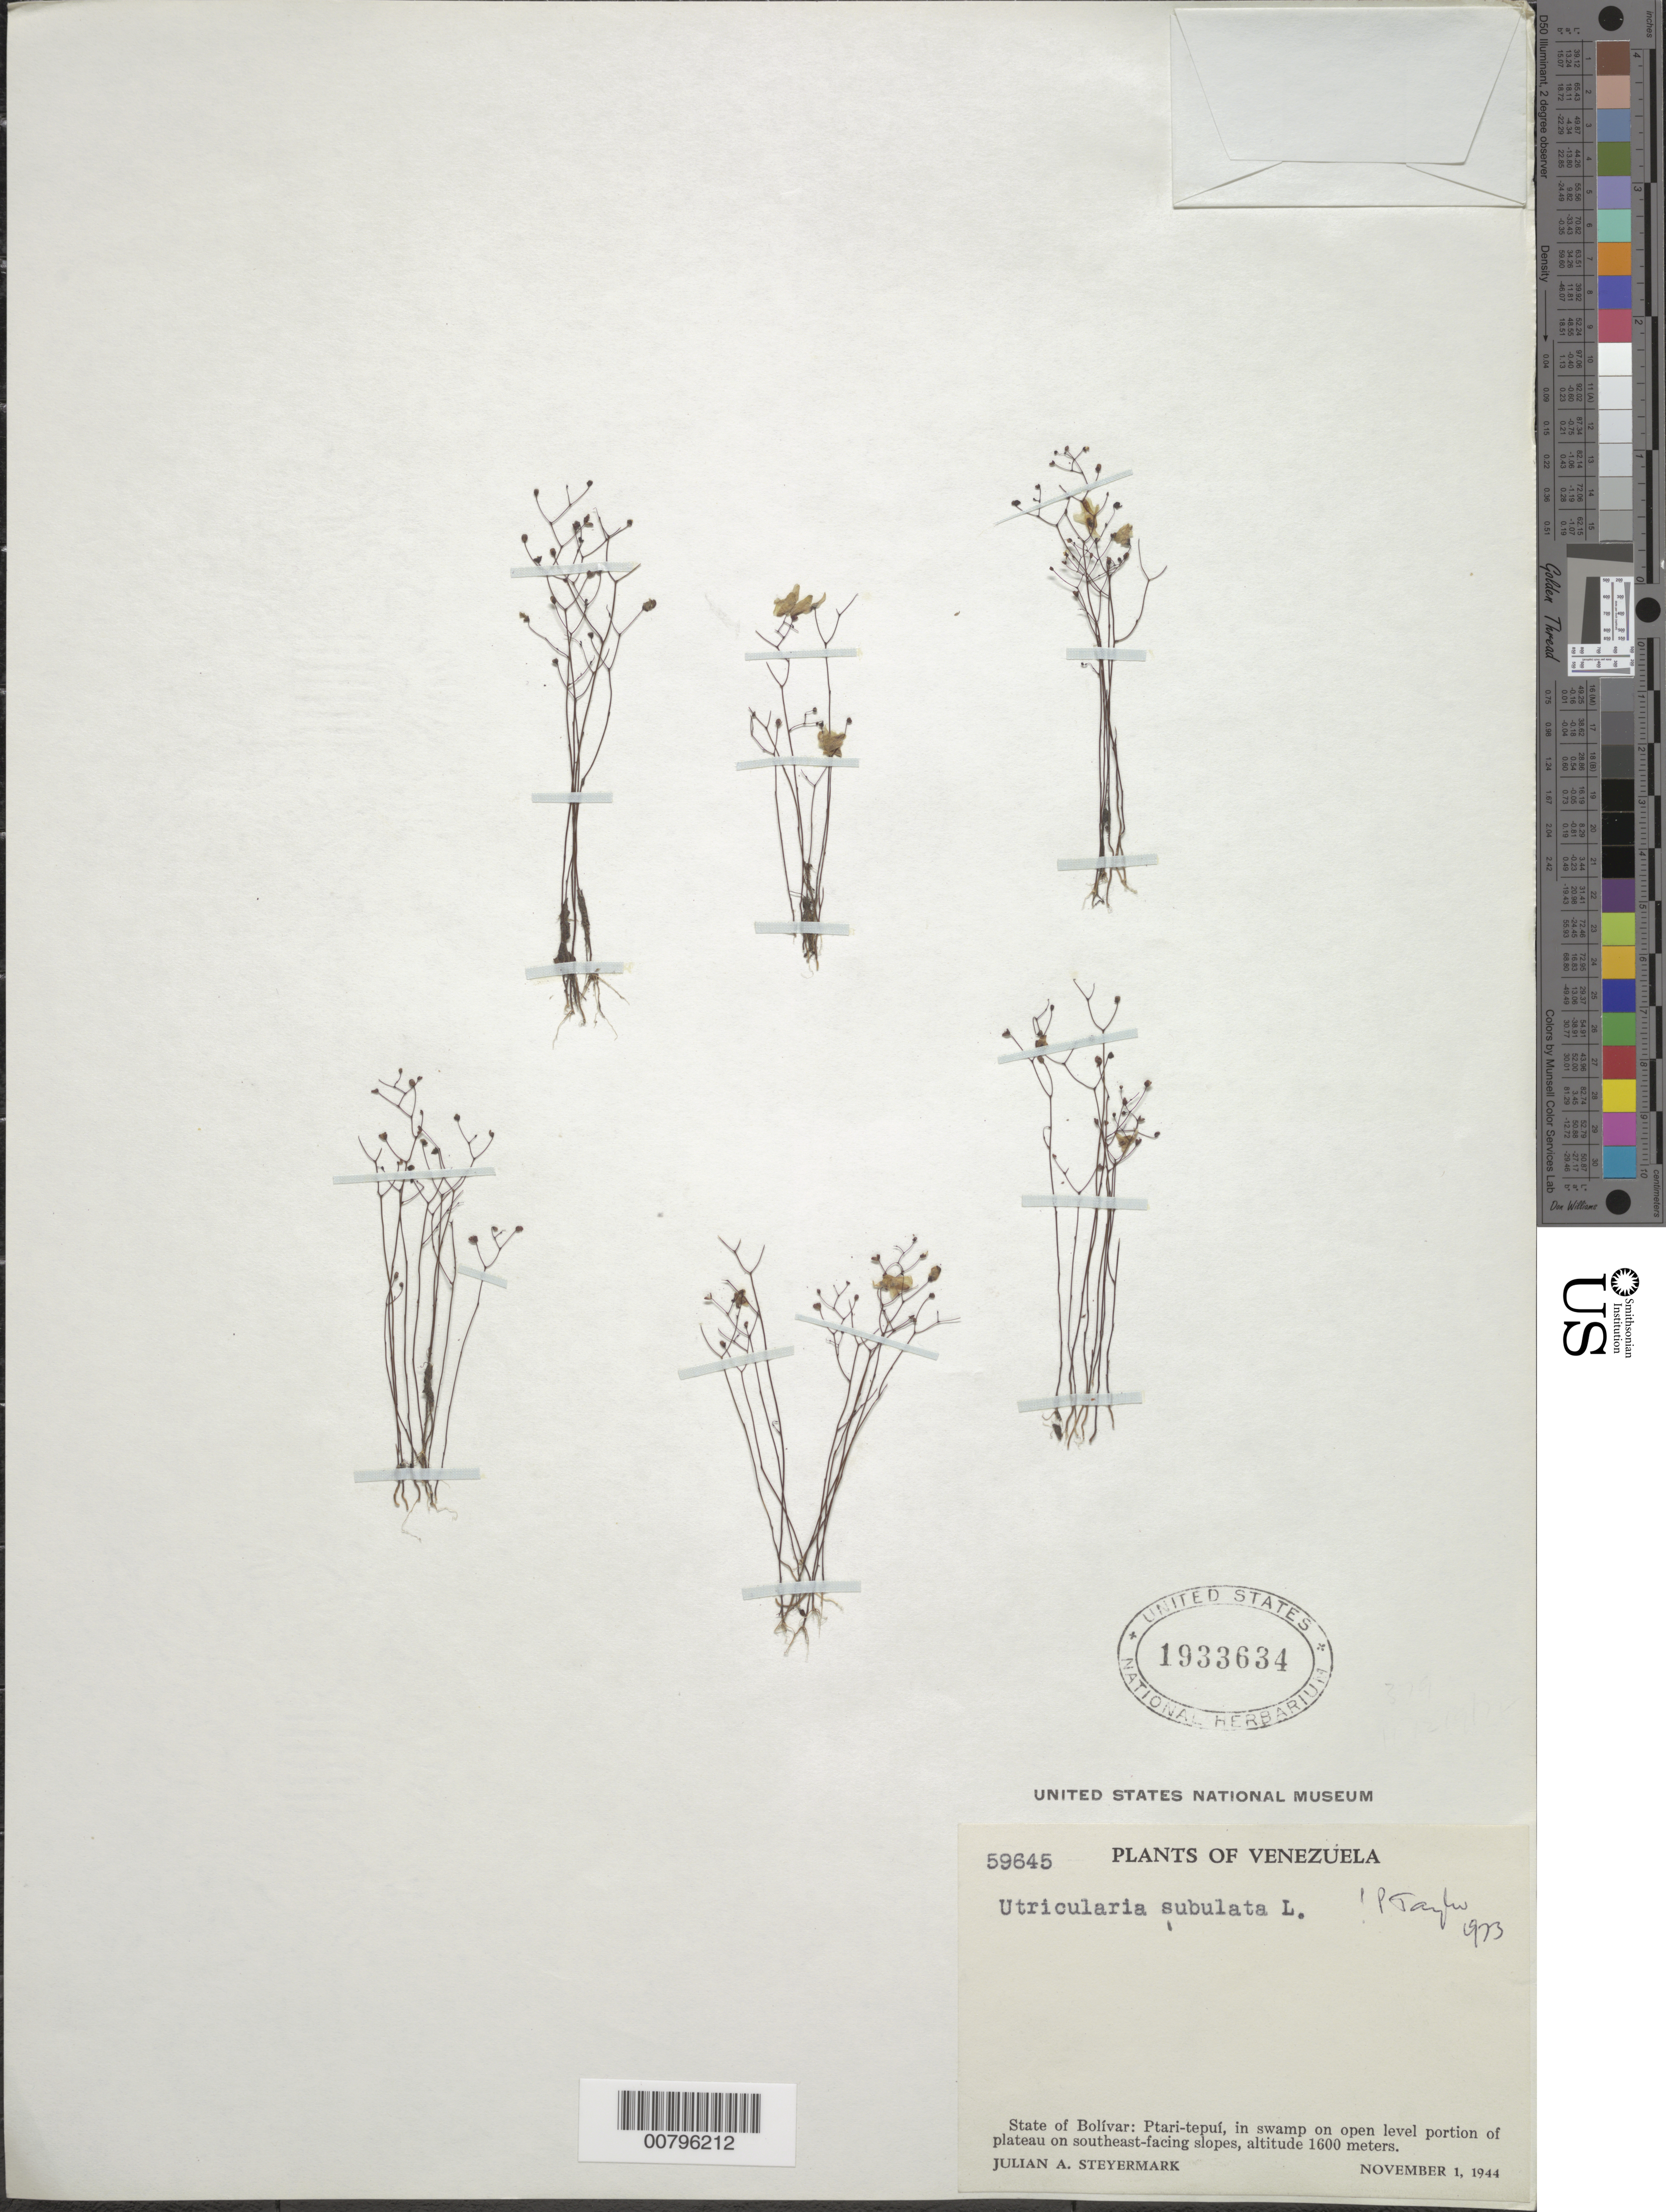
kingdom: Plantae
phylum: Tracheophyta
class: Magnoliopsida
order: Lamiales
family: Lentibulariaceae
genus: Utricularia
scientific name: Utricularia subulata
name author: L.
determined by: Taylor, P.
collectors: J. Steyermark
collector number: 59645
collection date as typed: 1-Nov-44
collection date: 1944-11-01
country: Venezuela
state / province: Bolívar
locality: Ptari-tepuí, plateau on SE-facing slopes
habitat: Swamp on open level portion of plateau.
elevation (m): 1600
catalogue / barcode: US 1933634